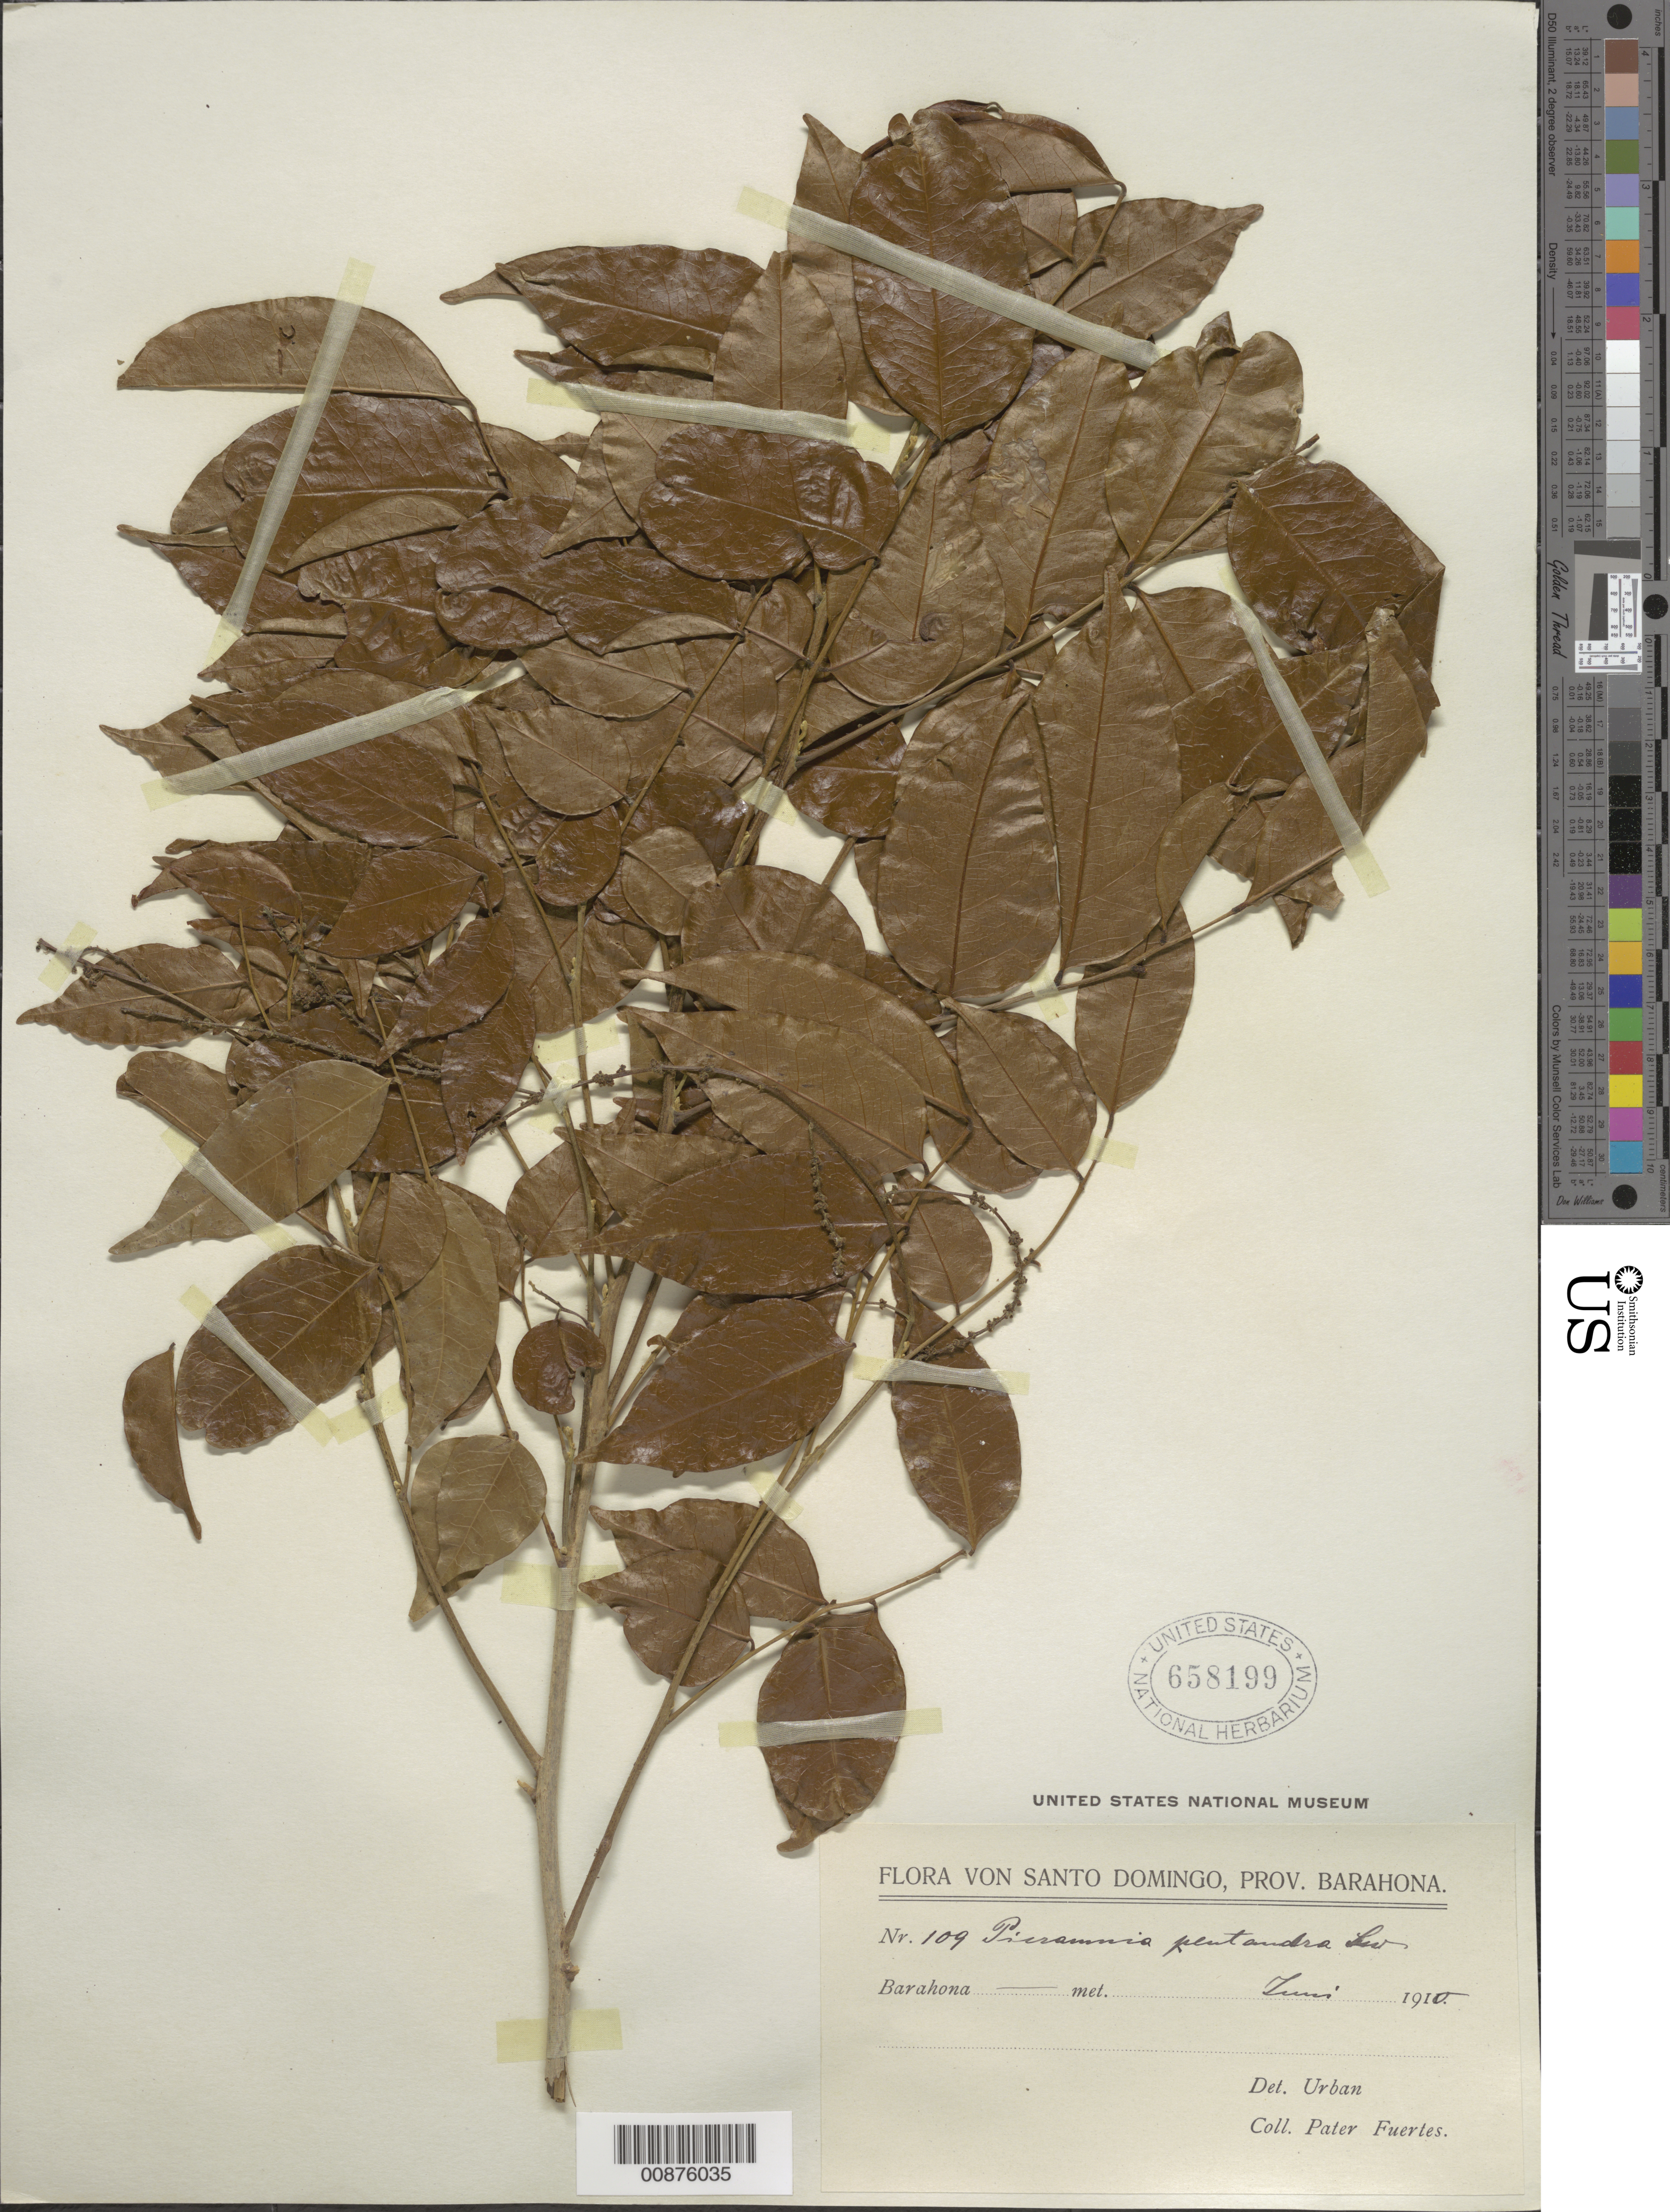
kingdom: Plantae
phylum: Tracheophyta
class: Magnoliopsida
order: Picramniales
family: Picramniaceae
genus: Picramnia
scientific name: Picramnia pentandra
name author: Sw.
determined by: Urban, Ignatz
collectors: M. D. Fuertes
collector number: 109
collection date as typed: Jun 1910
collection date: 1910-06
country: Dominican Republic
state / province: Barahona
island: Hispaniola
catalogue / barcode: US 658199